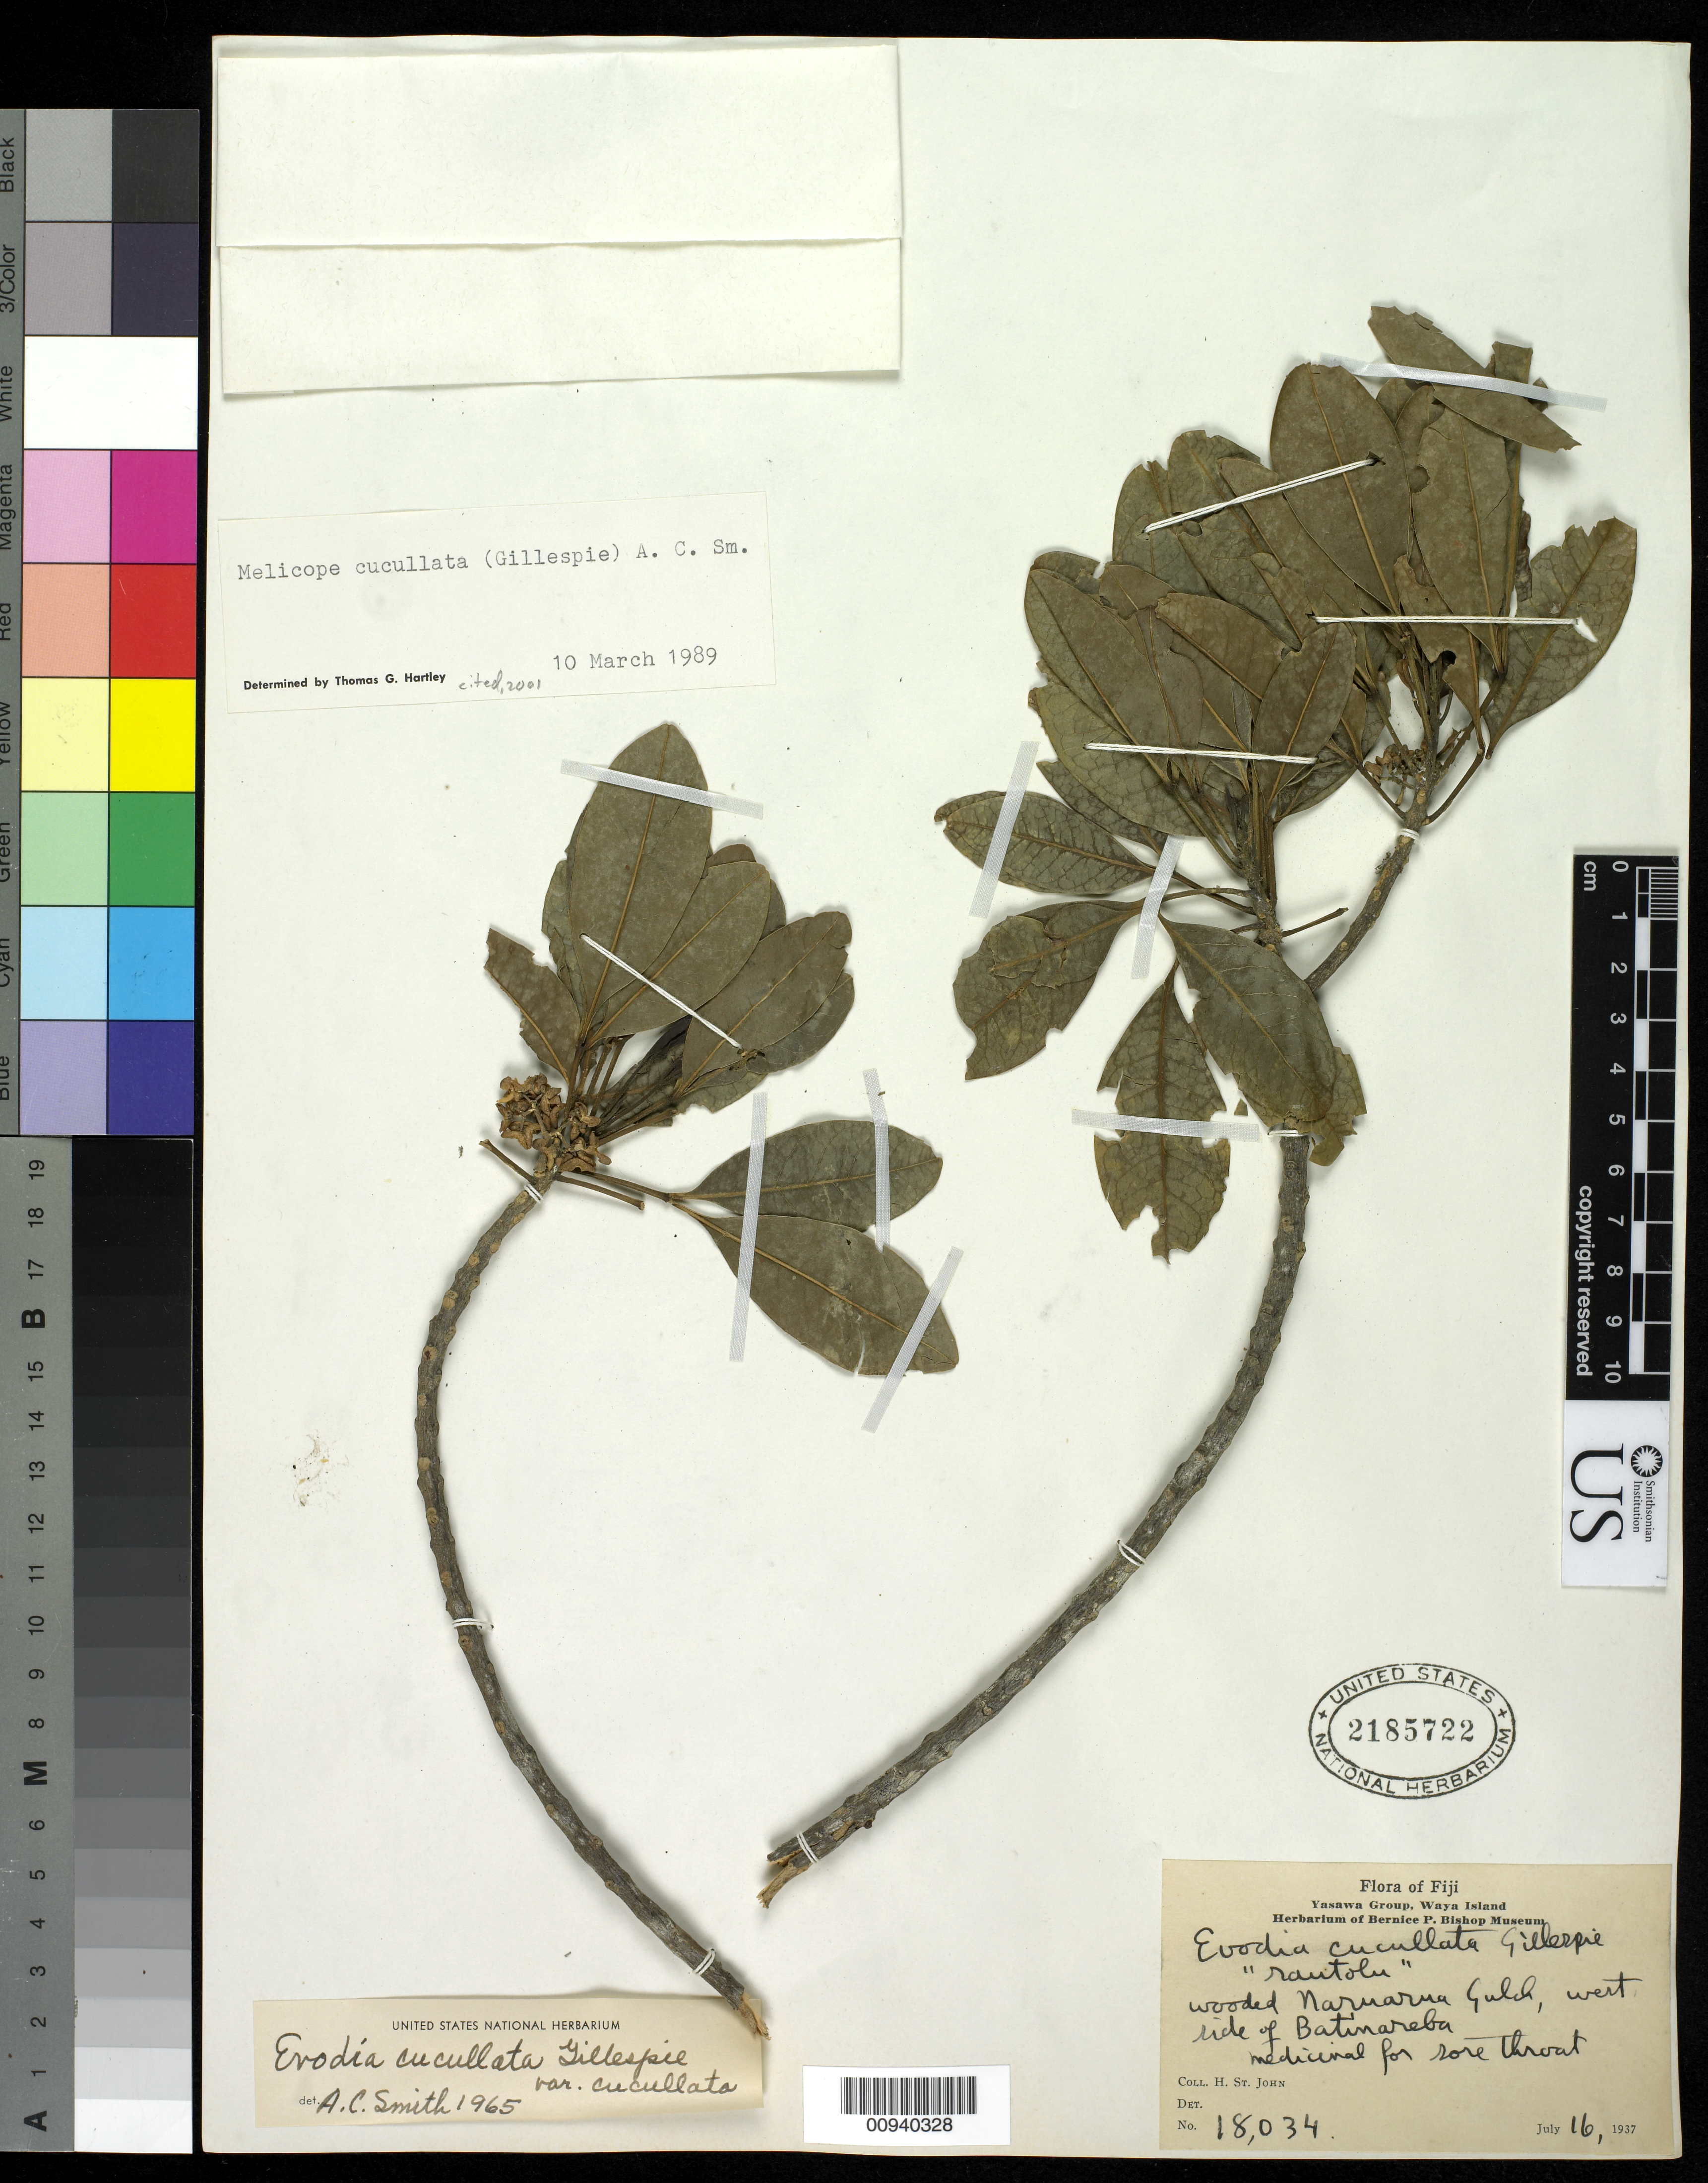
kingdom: Plantae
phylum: Tracheophyta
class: Magnoliopsida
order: Sapindales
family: Rutaceae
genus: Melicope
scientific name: Melicope cucullata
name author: (Gillespie) A.C. Sm.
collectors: H. St. John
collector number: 18034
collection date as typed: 16 Jul 1937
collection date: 1937-07-16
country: Fiji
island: Waya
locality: Naruarua Gulch, west side of Batinareba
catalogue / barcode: US 2185722